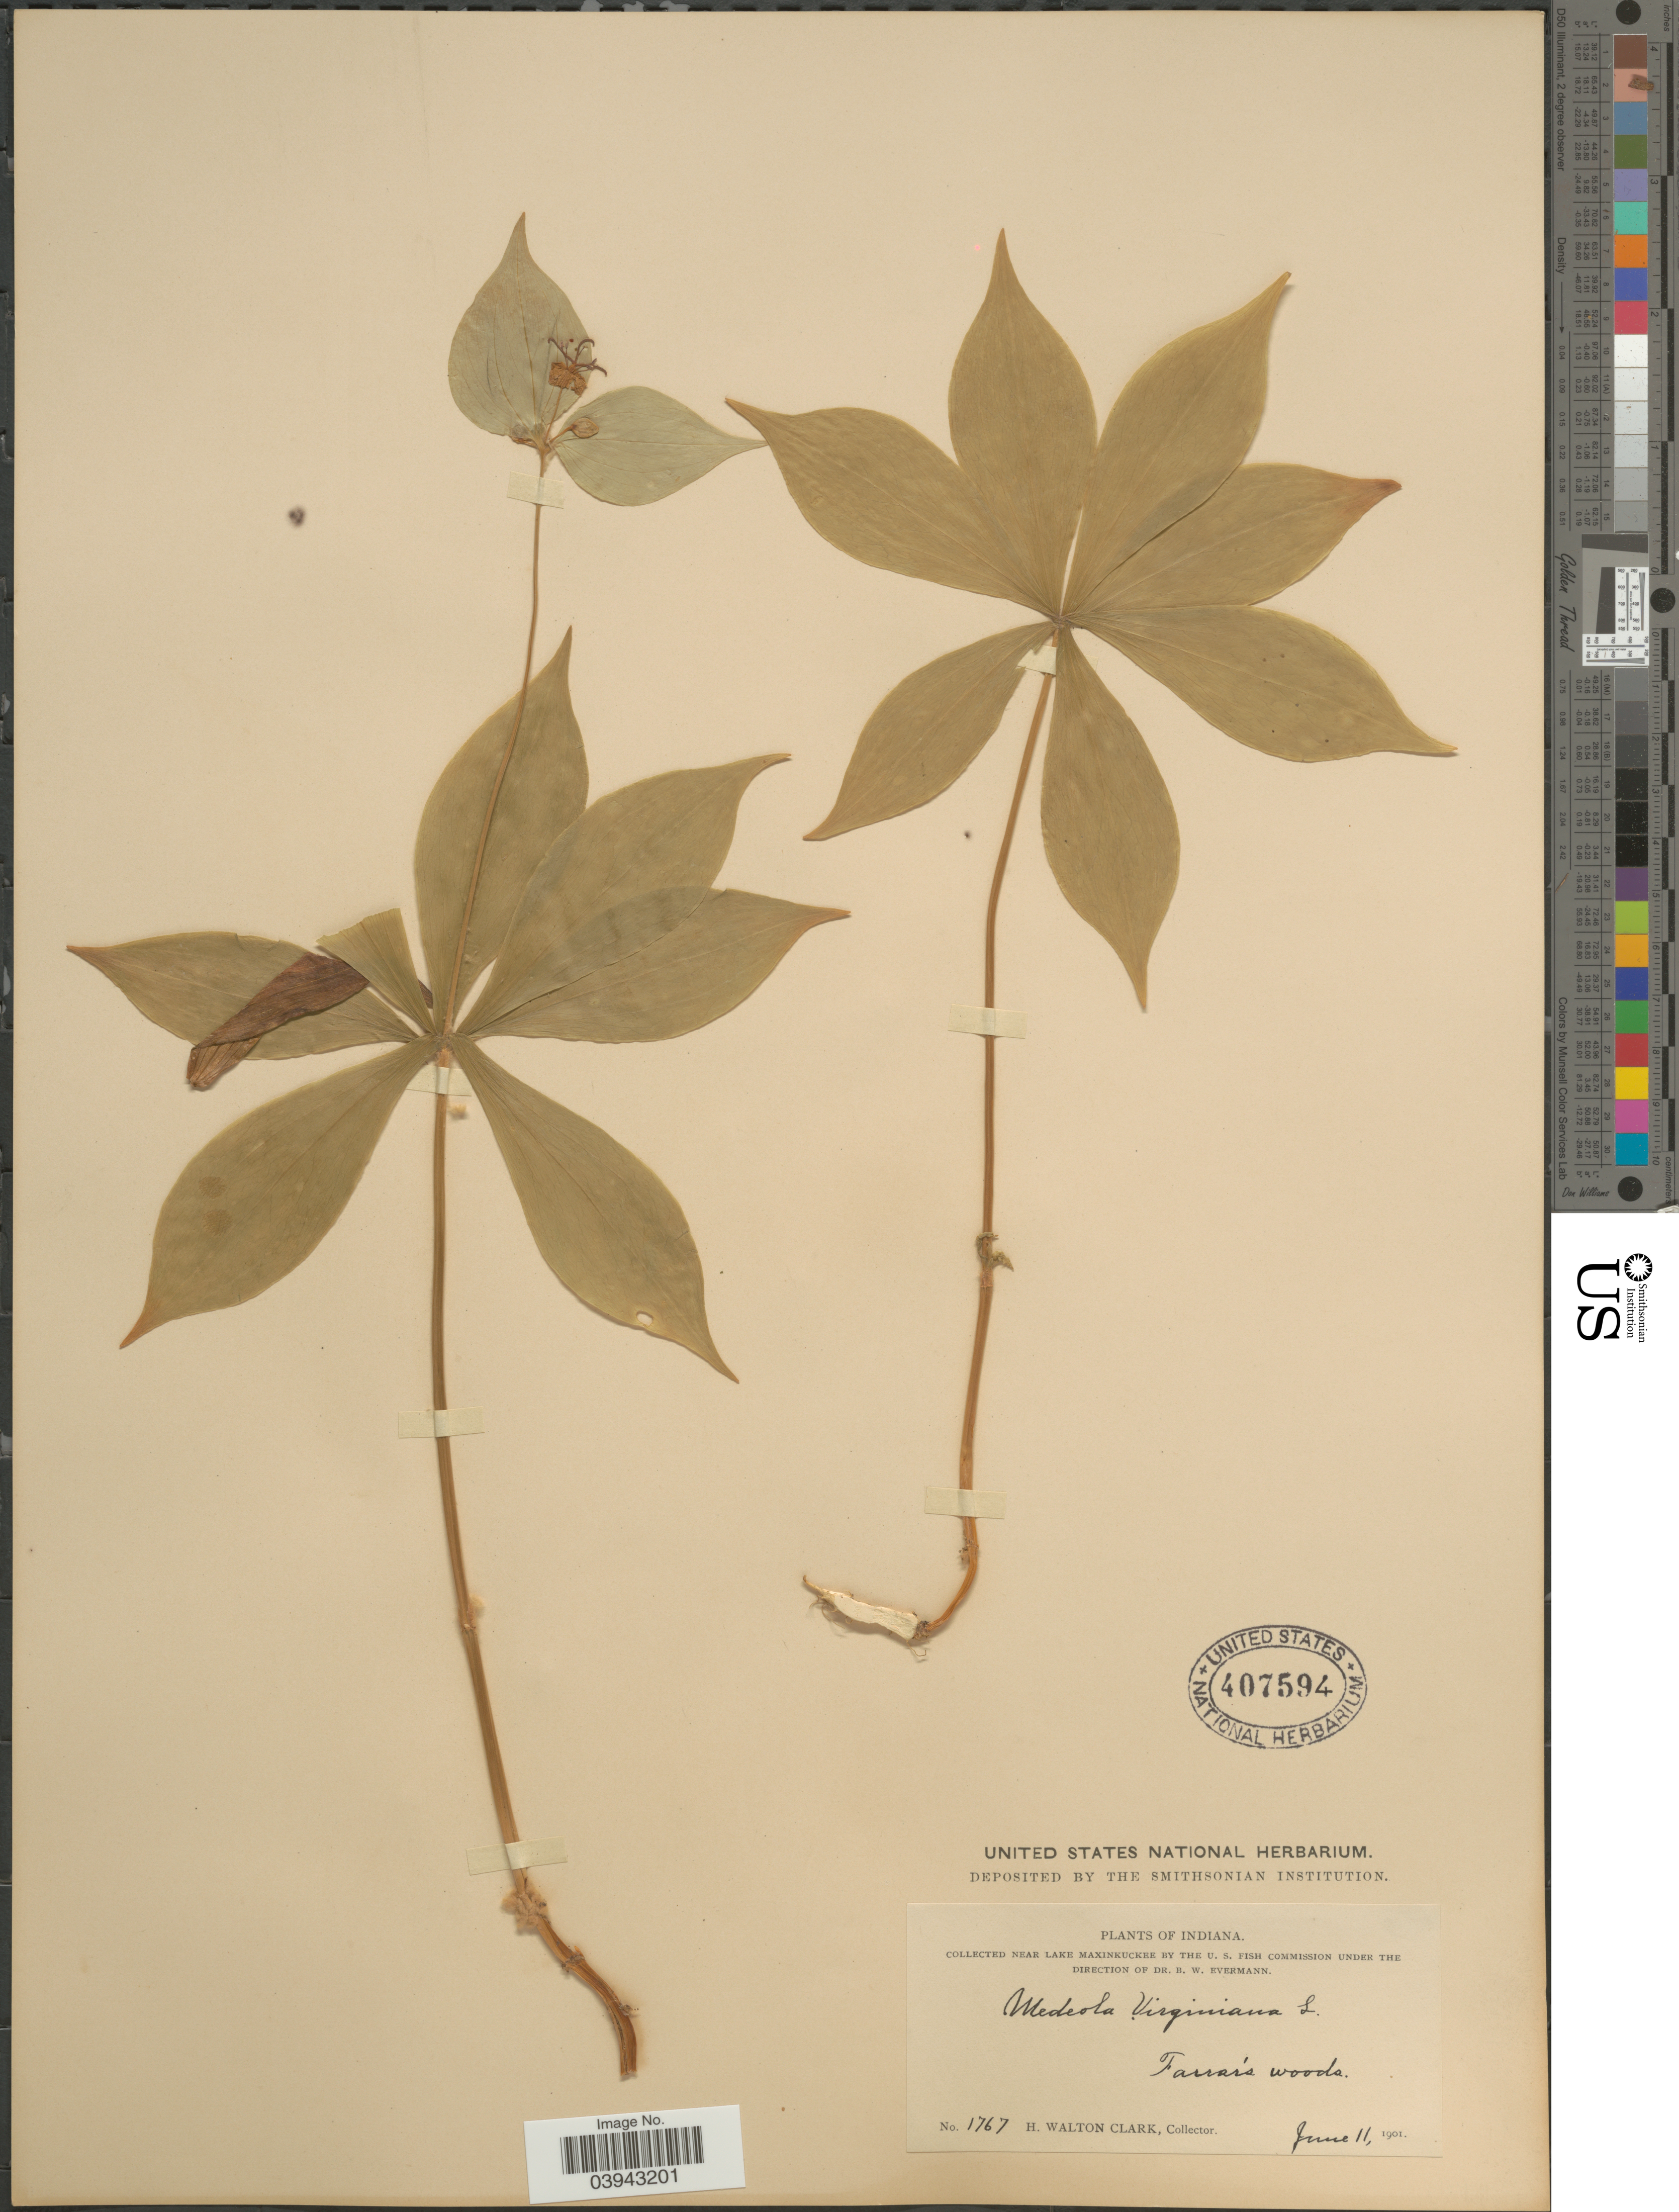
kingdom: Plantae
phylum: Tracheophyta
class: Liliopsida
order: Liliales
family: Liliaceae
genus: Medeola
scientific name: Medeola virginiana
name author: (L.) Desf.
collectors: H. W. Clark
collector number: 1767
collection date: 1901-06-11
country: United States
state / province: Indiana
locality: Near Lake Maxinkuckee. Farrar's woods.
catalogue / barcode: US 407594